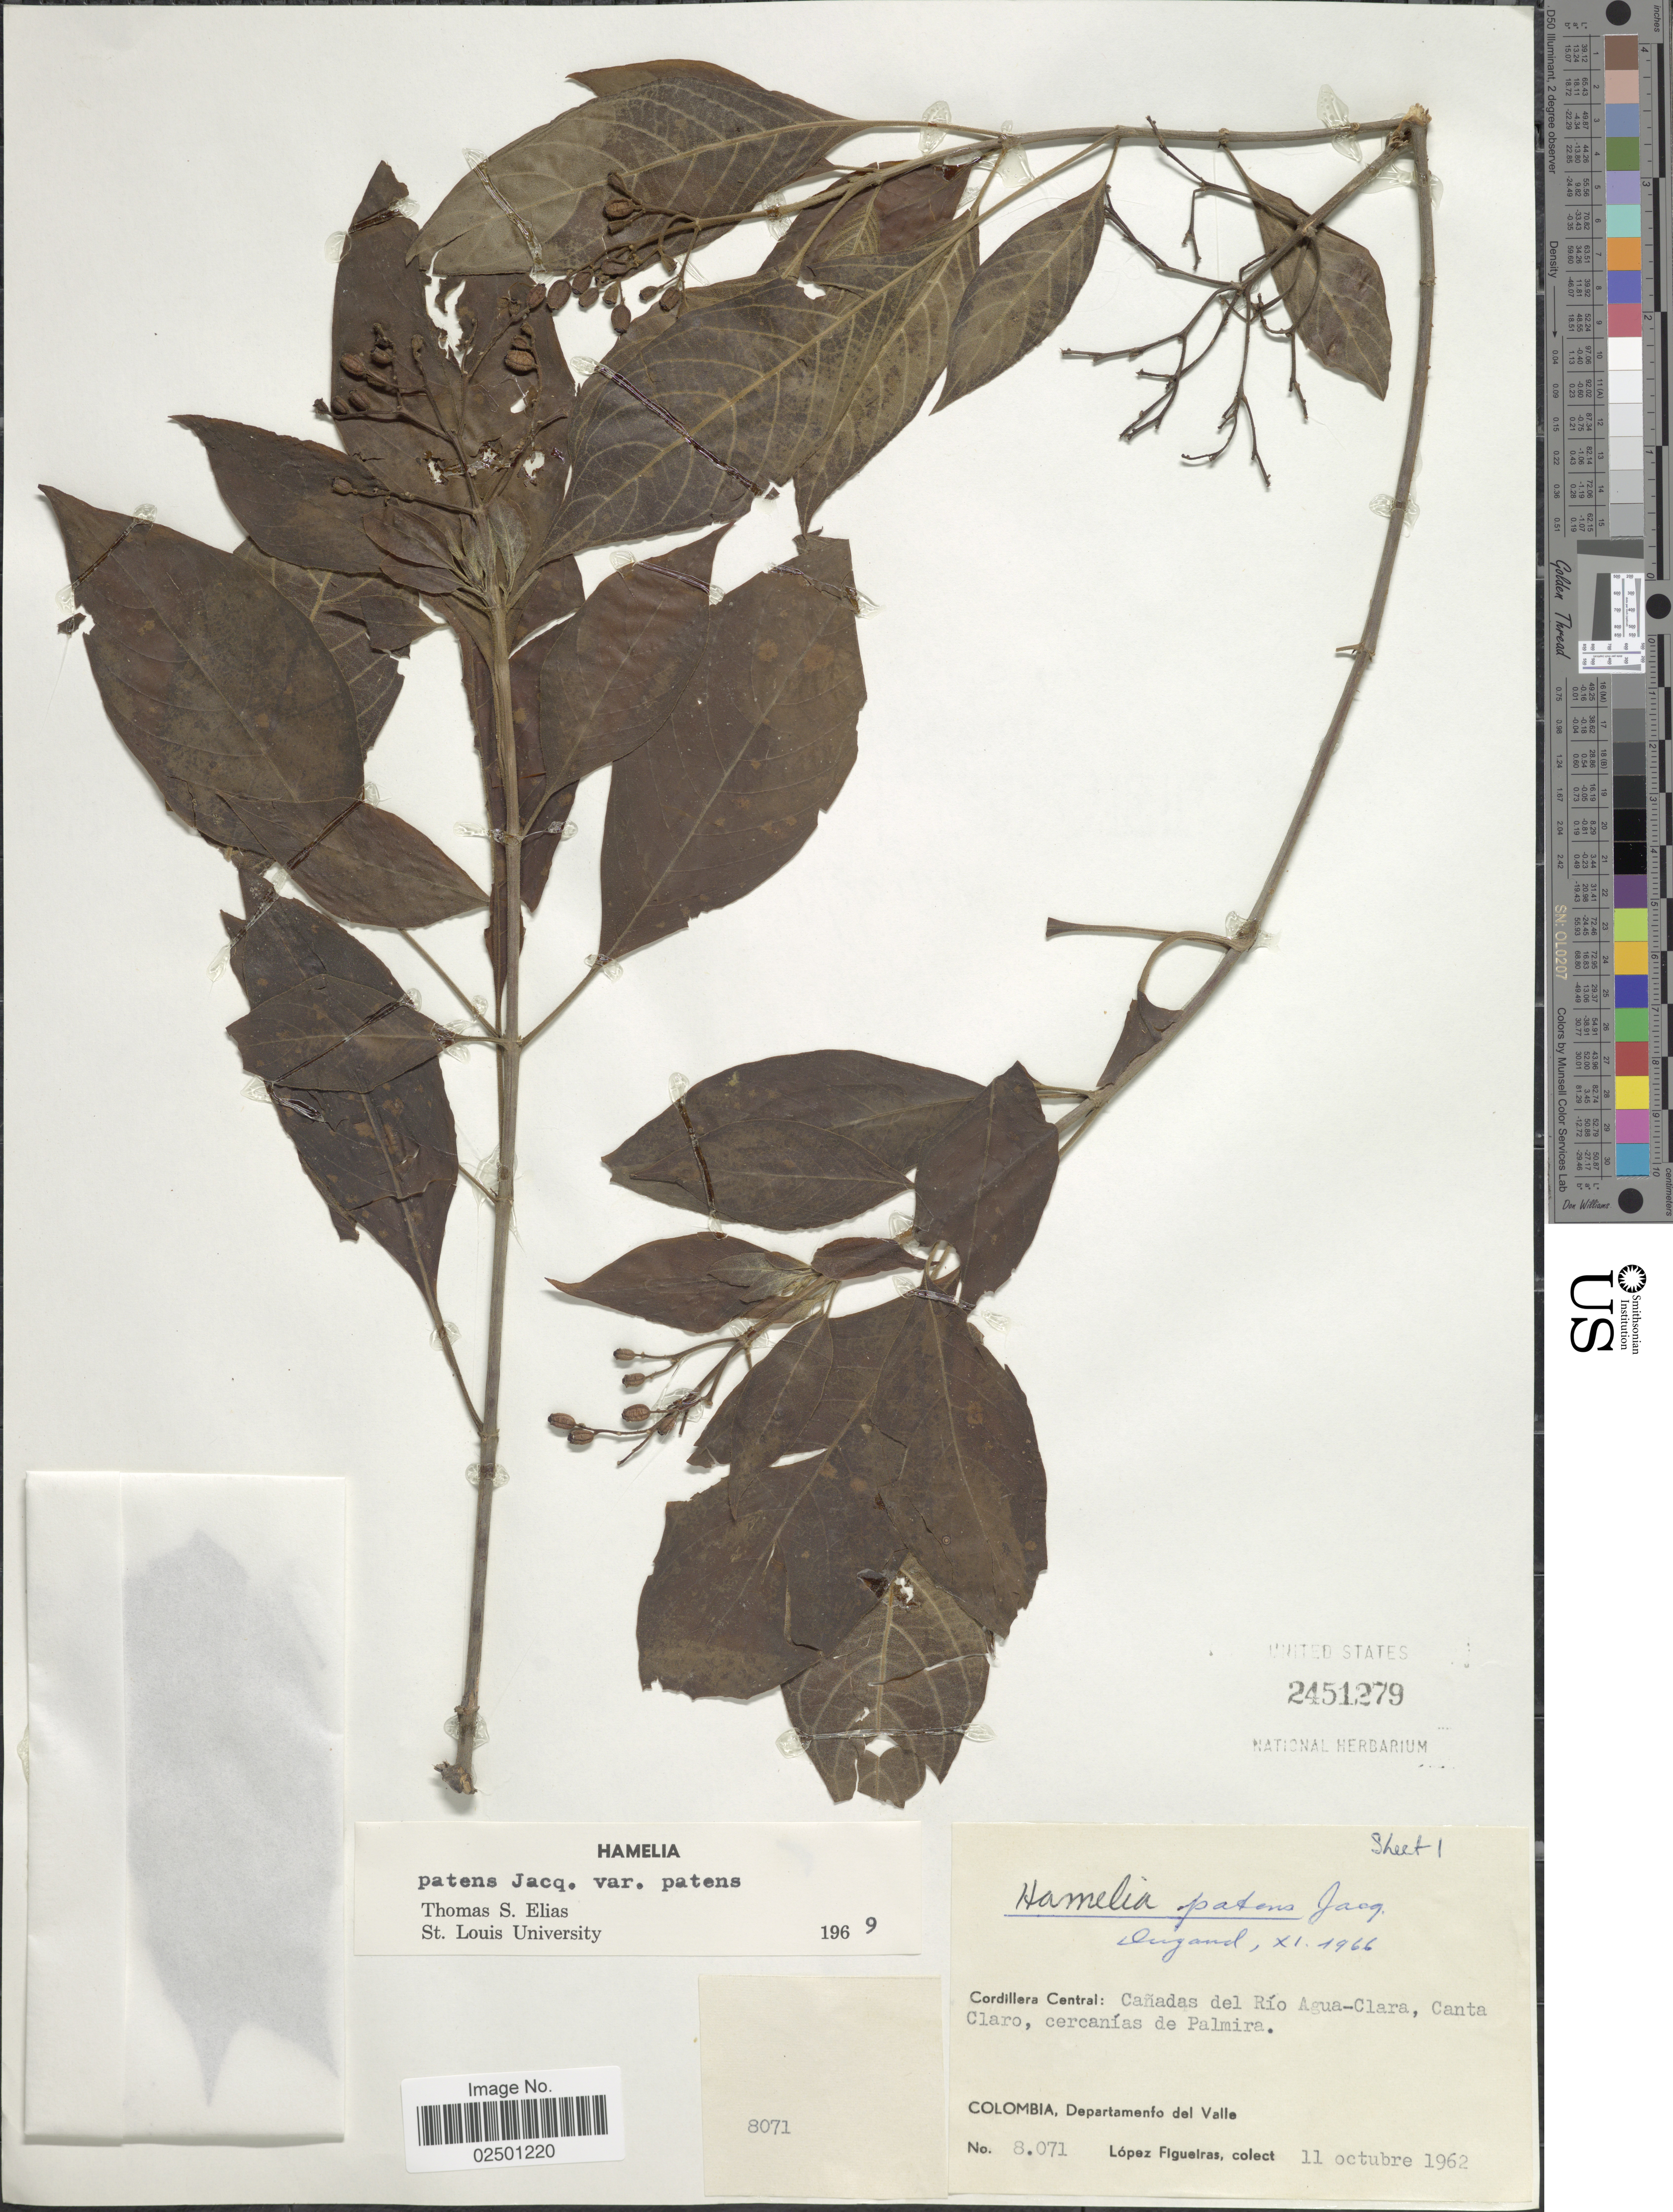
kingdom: Plantae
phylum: Tracheophyta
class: Magnoliopsida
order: Gentianales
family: Rubiaceae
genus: Hamelia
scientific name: Hamelia patens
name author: Jacq.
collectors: M. López Figueiras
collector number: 8071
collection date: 1962-10-11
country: Colombia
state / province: Valle del Cauca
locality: Cordillera Occidental: Canadas del Rio Agua-Clara, Canta Claro, cercanias de Palmira. Departamento del Valle.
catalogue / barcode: US 2451279